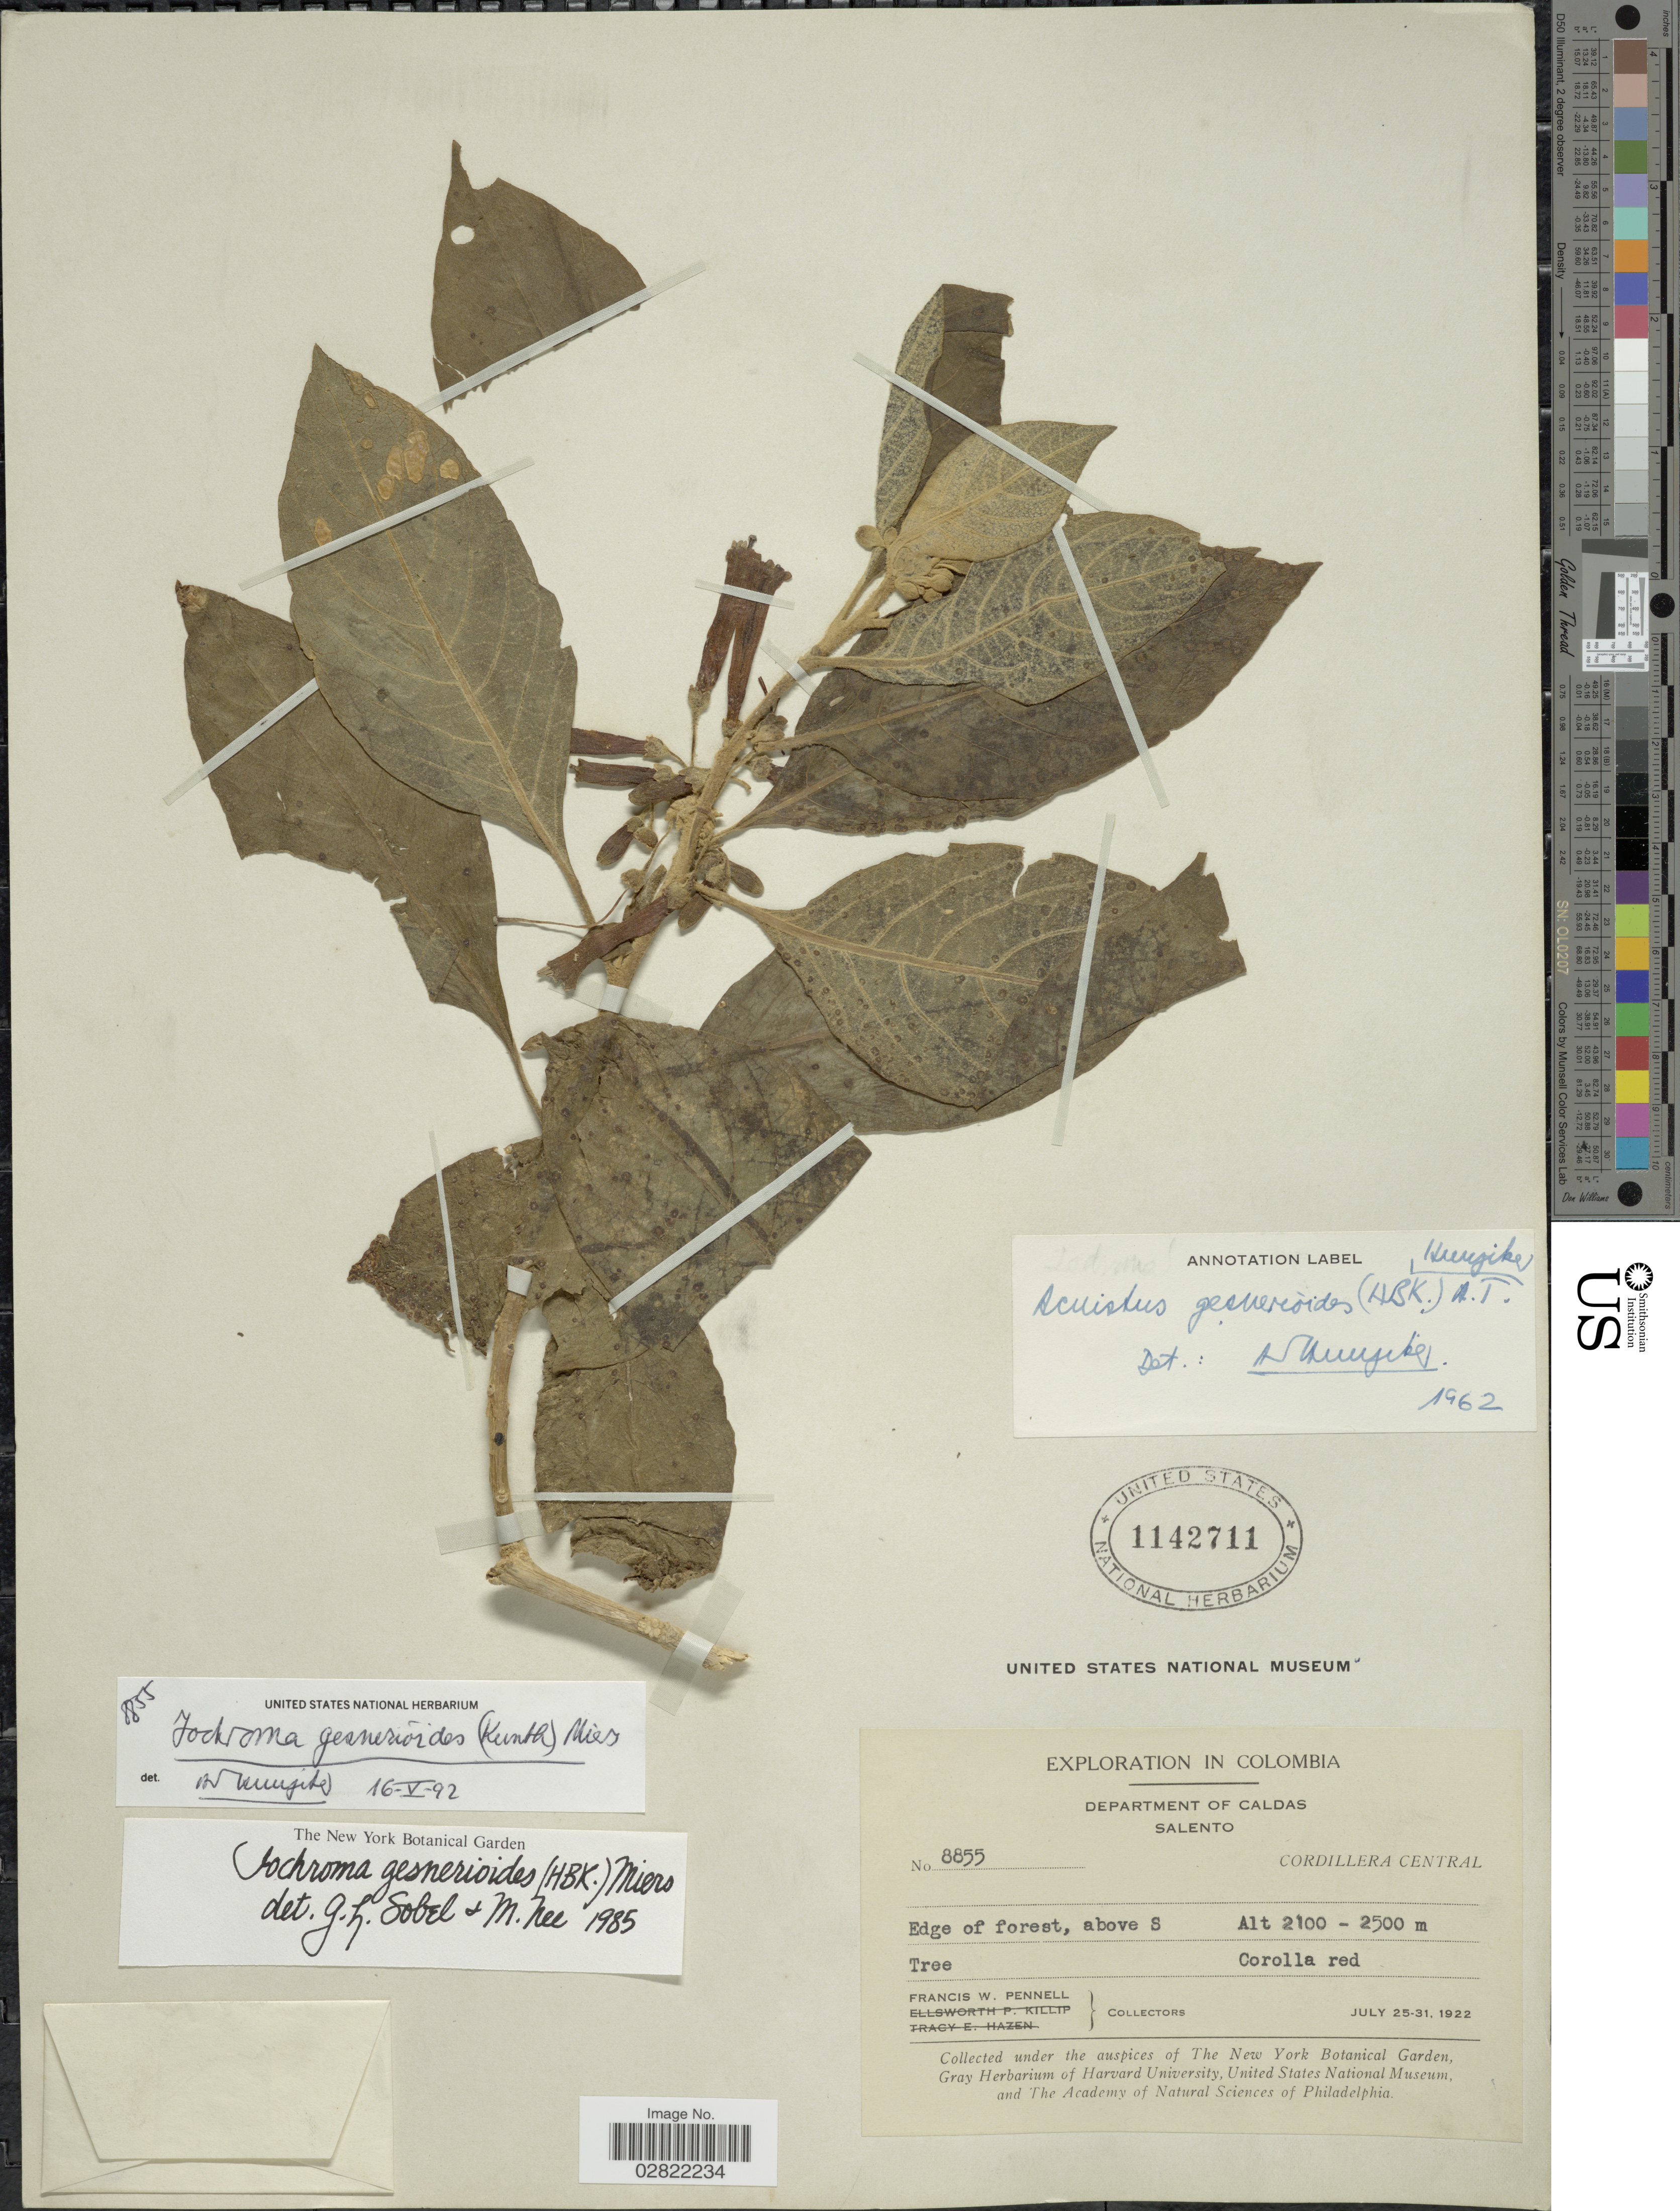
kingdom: Plantae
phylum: Tracheophyta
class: Magnoliopsida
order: Solanales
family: Solanaceae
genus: Iochroma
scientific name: Iochroma gesnerioides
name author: (Kunth) Miers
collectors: F. W. Pennell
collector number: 8855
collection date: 1922-07-25/1922-07-31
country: Colombia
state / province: Caldas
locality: Department of Caldas, Salento, Cordillera Central, Edge of forest, above S.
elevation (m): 2100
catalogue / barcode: US 1142711